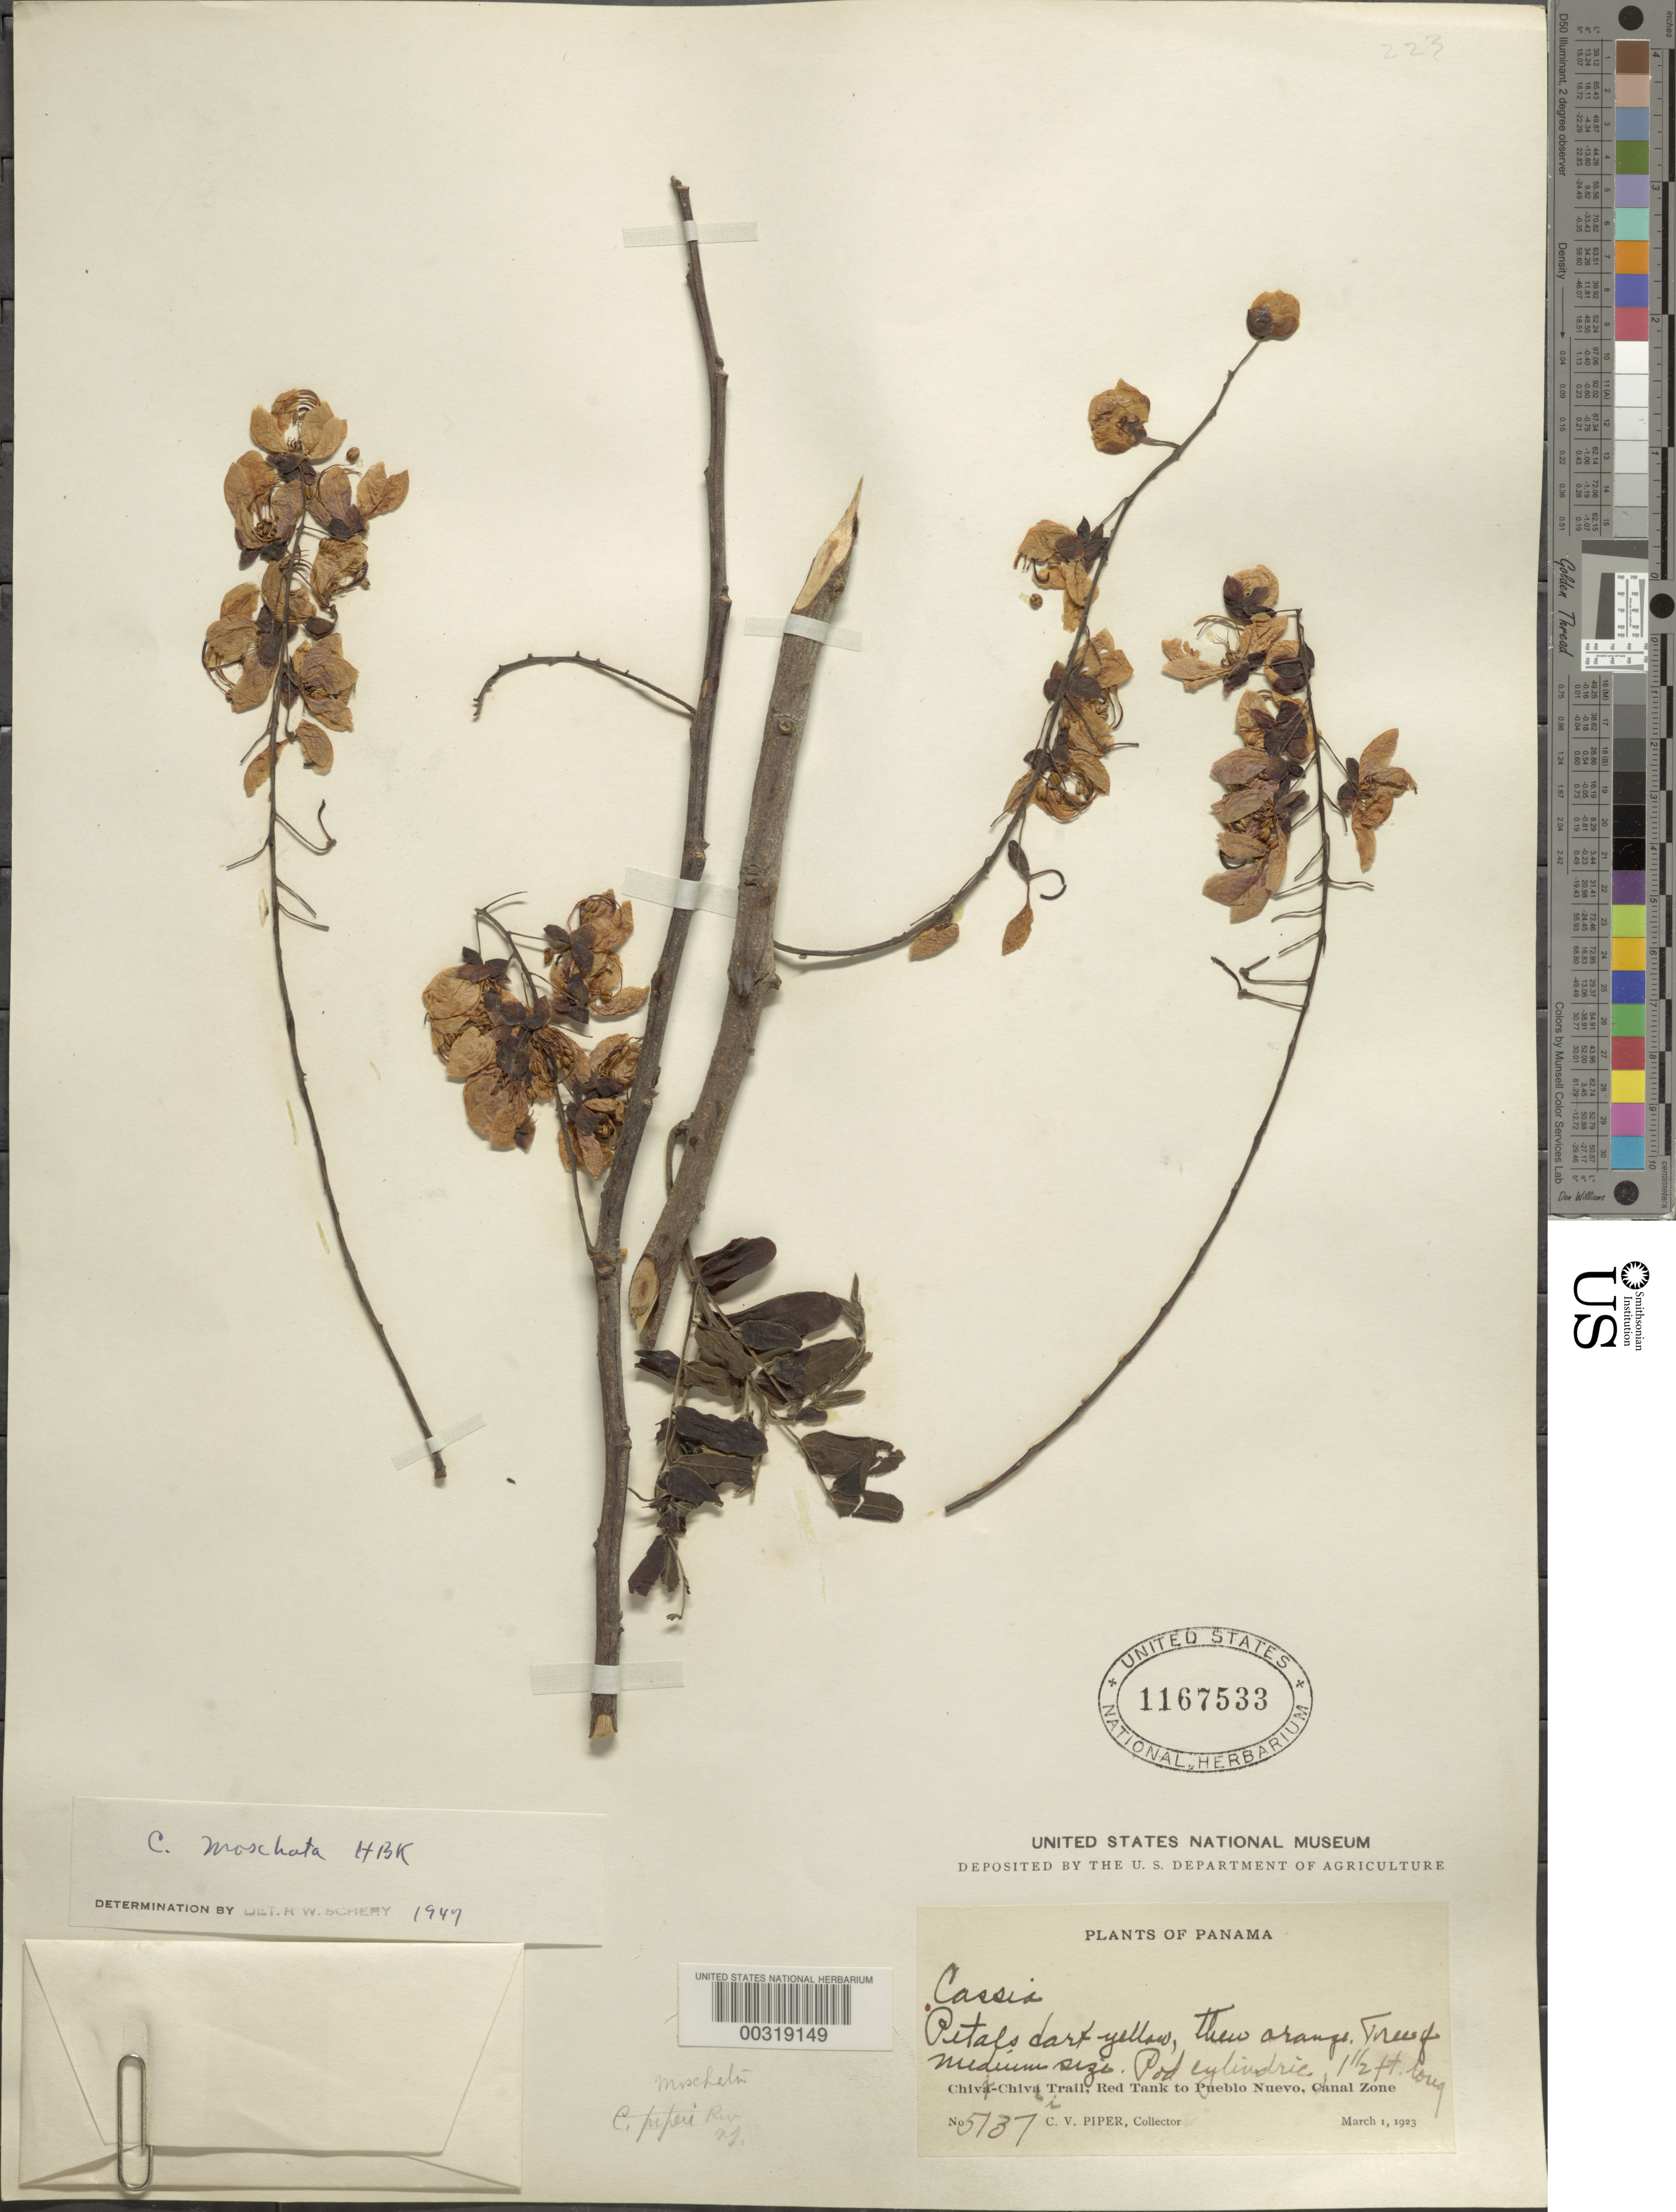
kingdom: Plantae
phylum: Tracheophyta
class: Magnoliopsida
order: Fabales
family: Fabaceae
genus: Cassia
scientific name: Cassia moschata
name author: Kunth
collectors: C. V. Piper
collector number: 5137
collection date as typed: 01 Mar 1923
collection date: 1923-03-01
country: Panama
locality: Chivi-chivi Trail; red tank to Pueblo Nuevo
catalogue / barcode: US 1167533